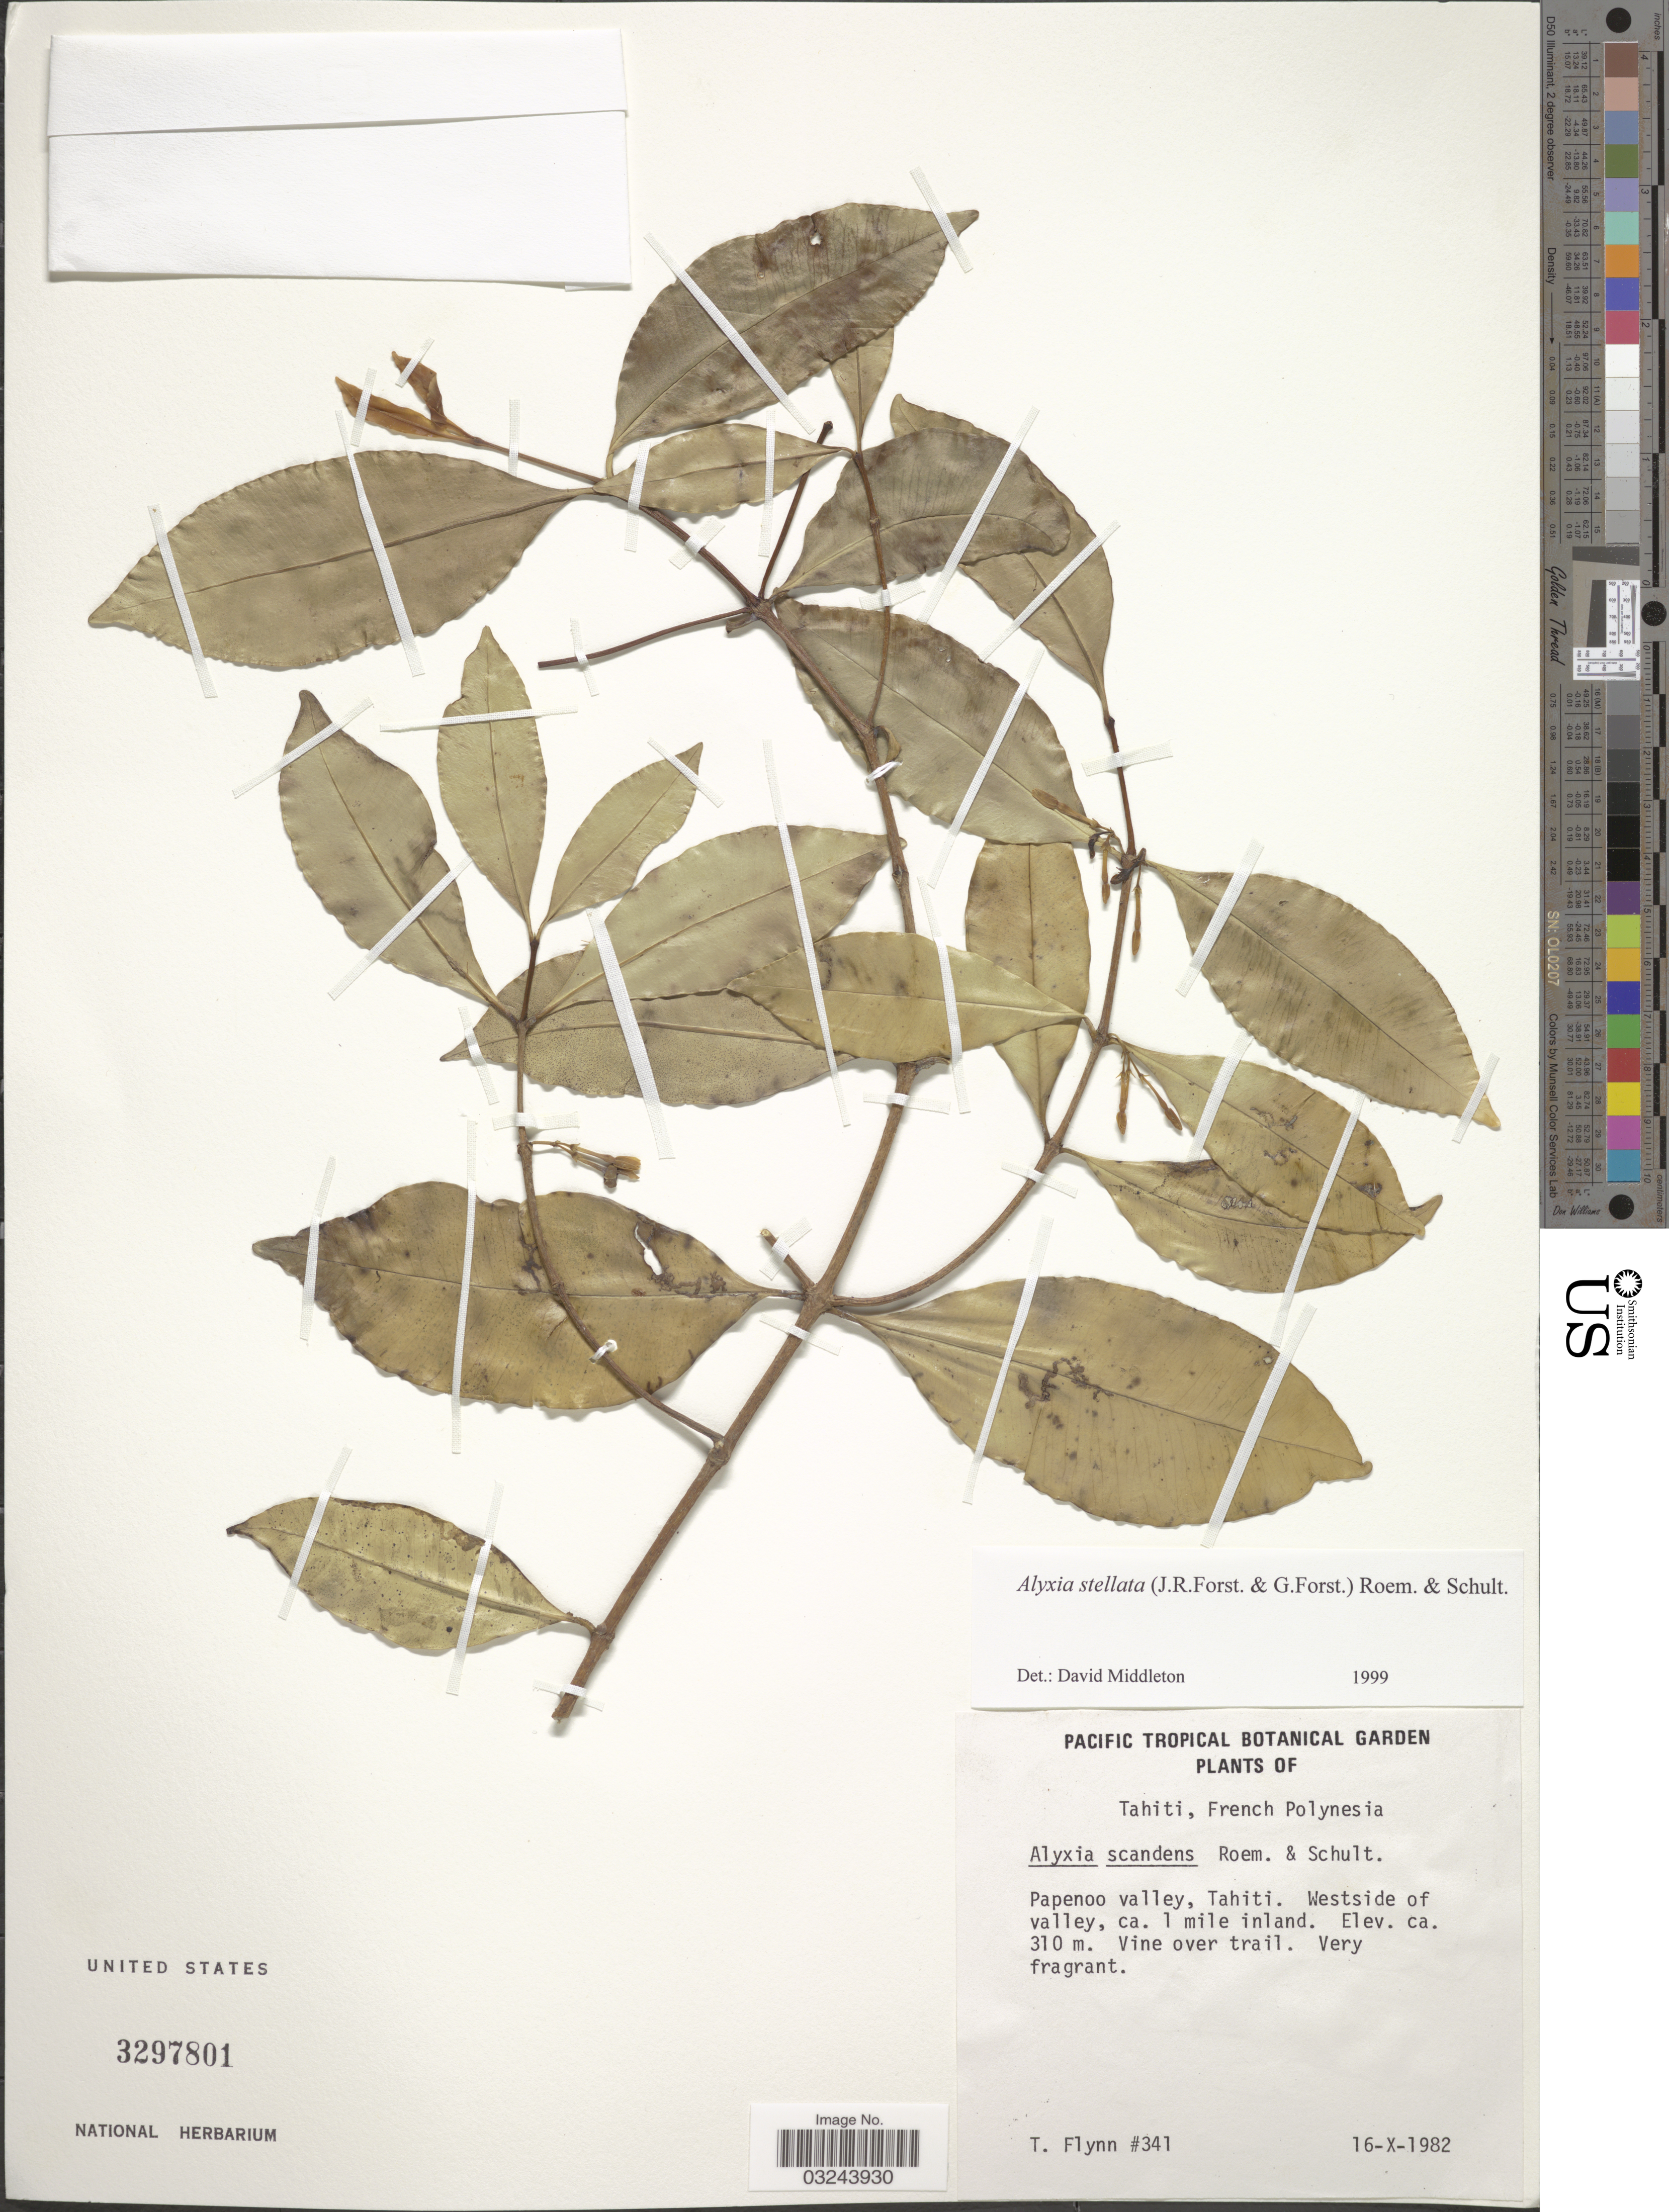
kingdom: Plantae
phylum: Tracheophyta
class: Magnoliopsida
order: Gentianales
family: Apocynaceae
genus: Alyxia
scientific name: Alyxia stellata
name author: (J.R. Forst. & G. Forst.) Roem. & Schult.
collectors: T. Flynn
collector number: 341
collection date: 1982-10-16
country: French Polynesia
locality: Tahiti. Papenoo valley, Tahiti. Westside of valley, ca. 1 mile inland.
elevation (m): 310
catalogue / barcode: US 3297801